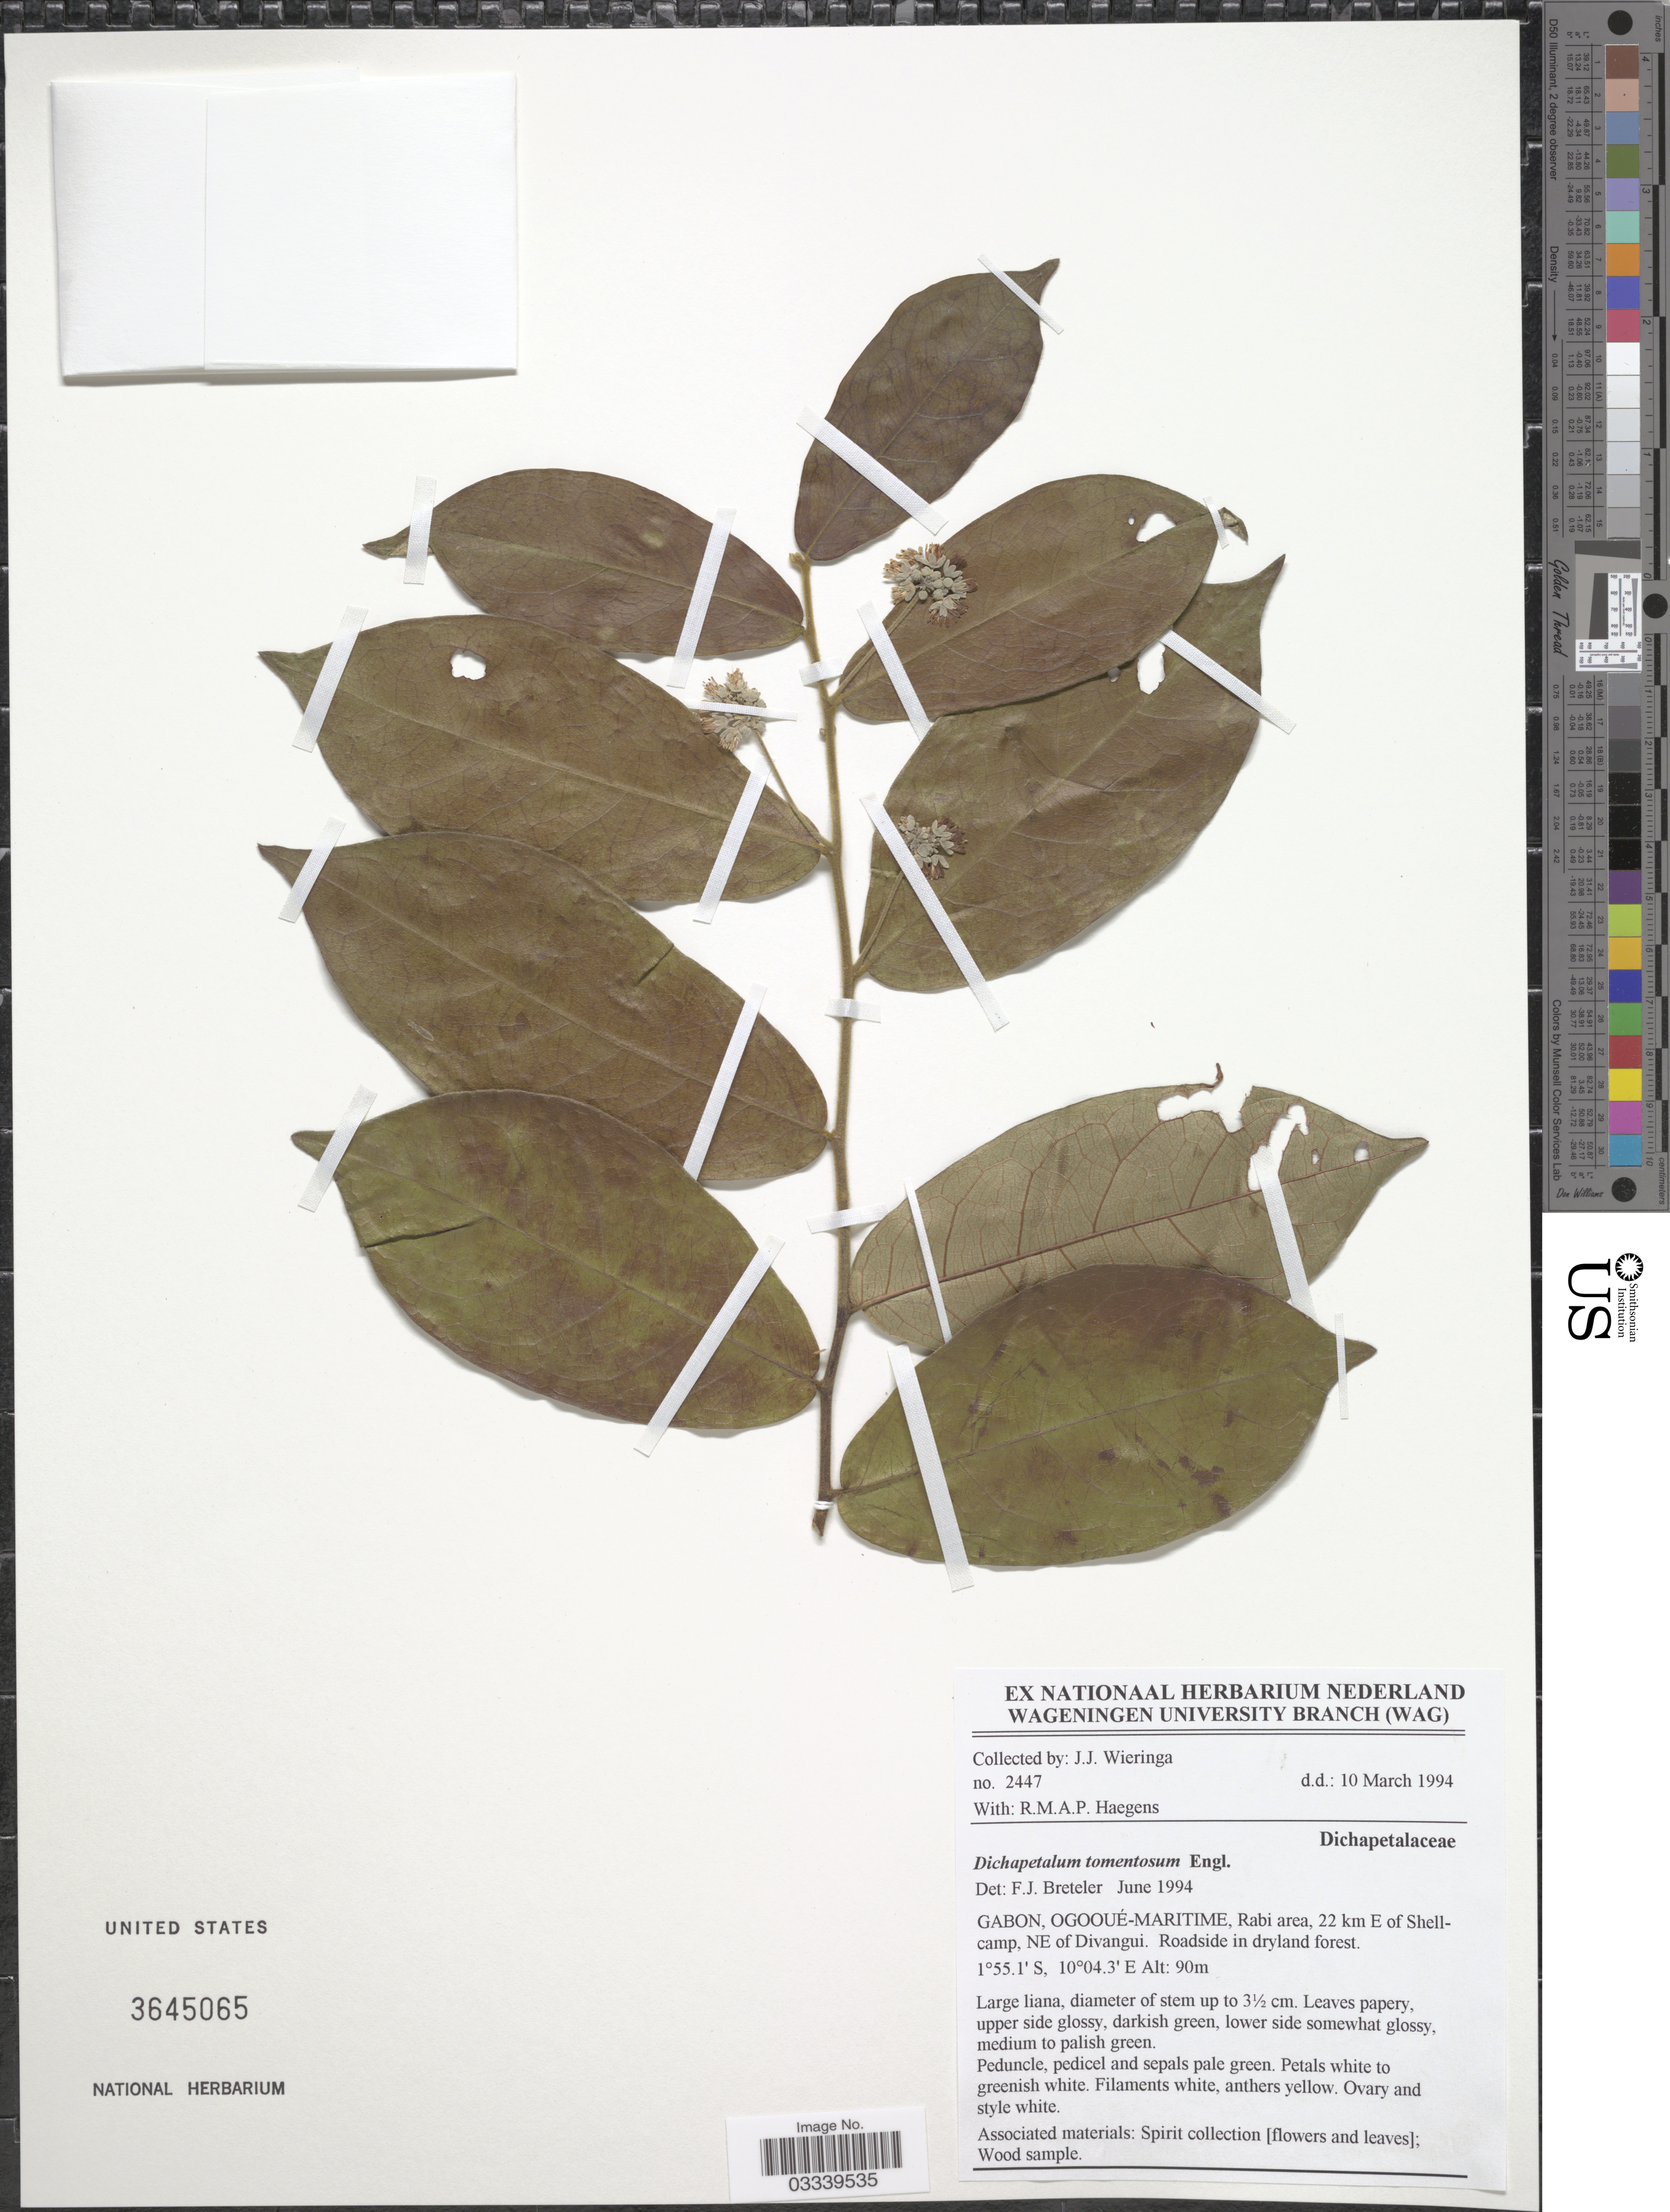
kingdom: Plantae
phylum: Tracheophyta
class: Magnoliopsida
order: Malpighiales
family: Dichapetalaceae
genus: Dichapetalum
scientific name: Dichapetalum tomentosum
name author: Engl.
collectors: J. Wieringa & R. Haegens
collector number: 2447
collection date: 1994-03-10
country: Gabon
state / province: Ogooue-Maritime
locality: Rabi area, 22 km E of Shell-camp, NE of Divangui.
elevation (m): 90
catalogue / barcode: US 3645065